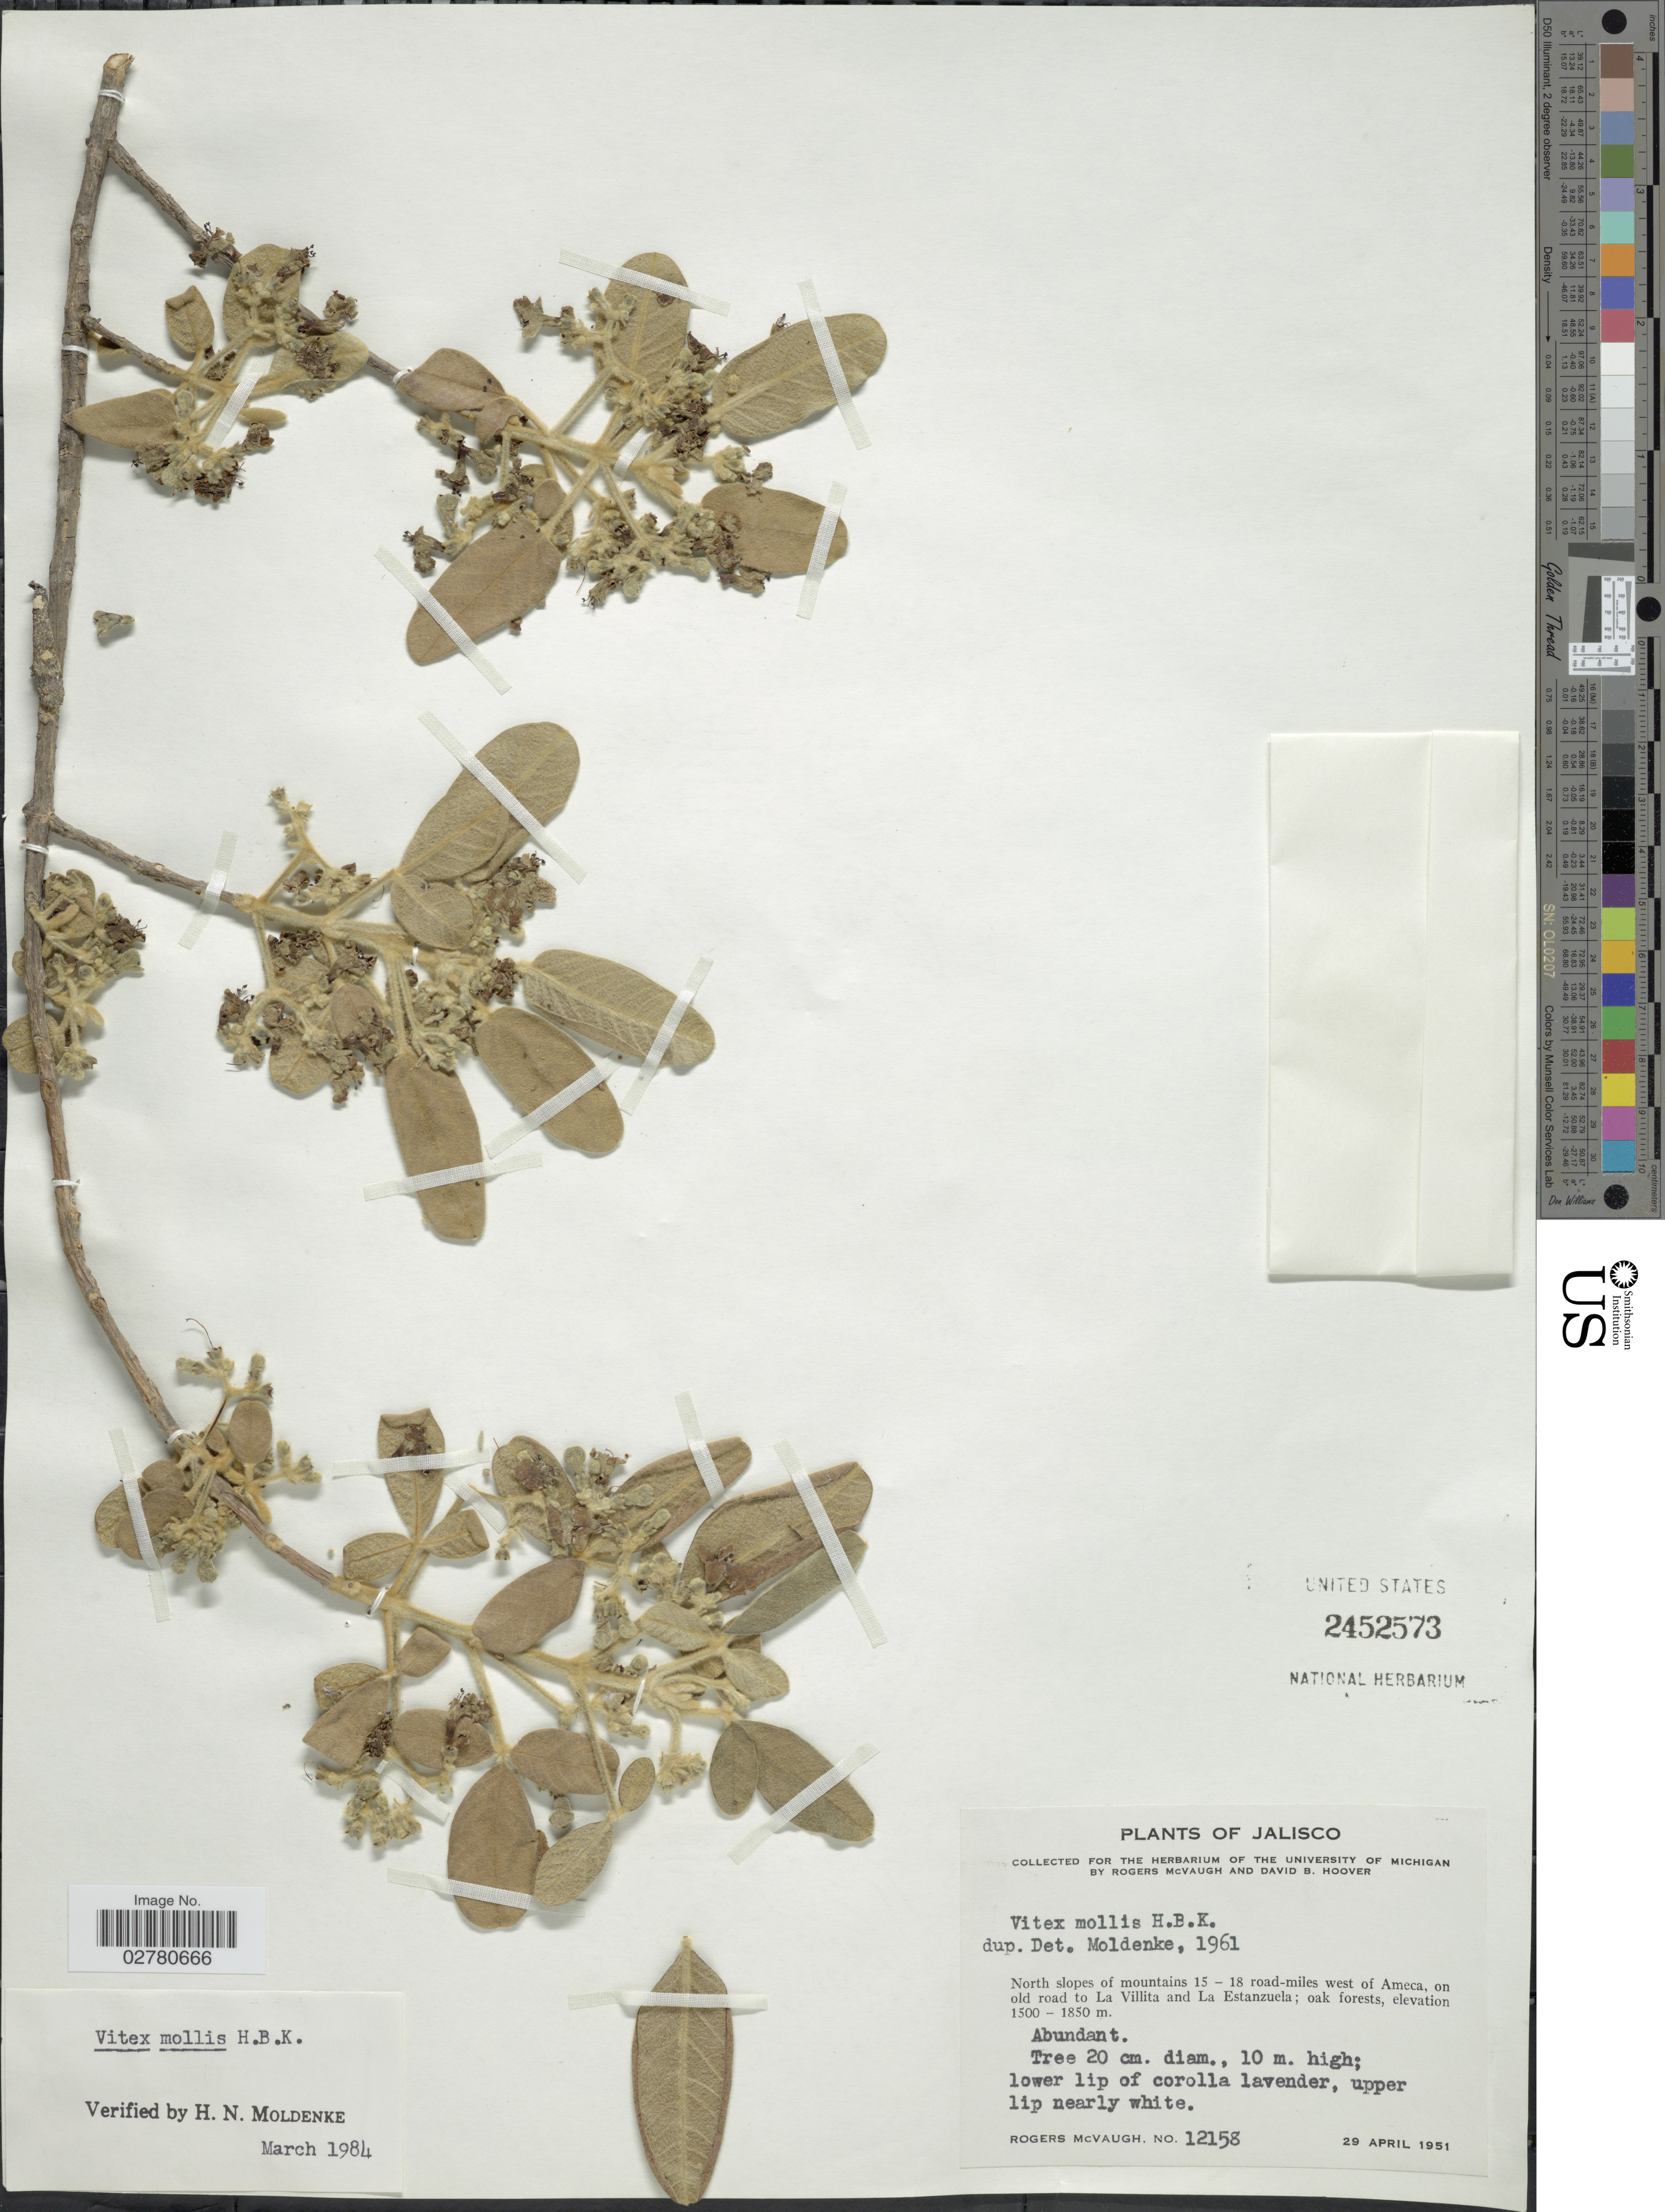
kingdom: Plantae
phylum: Tracheophyta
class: Magnoliopsida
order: Lamiales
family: Lamiaceae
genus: Vitex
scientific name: Vitex mollis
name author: Kunth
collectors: R. McVaugh & D. B. Hoover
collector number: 12158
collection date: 1951-04-29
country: Mexico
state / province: Jalisco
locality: North slopes of mountains 15 -18 road-miles west of Ameca, on old road to La Villita and La Estanzuela.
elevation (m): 1500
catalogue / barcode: US 2452573